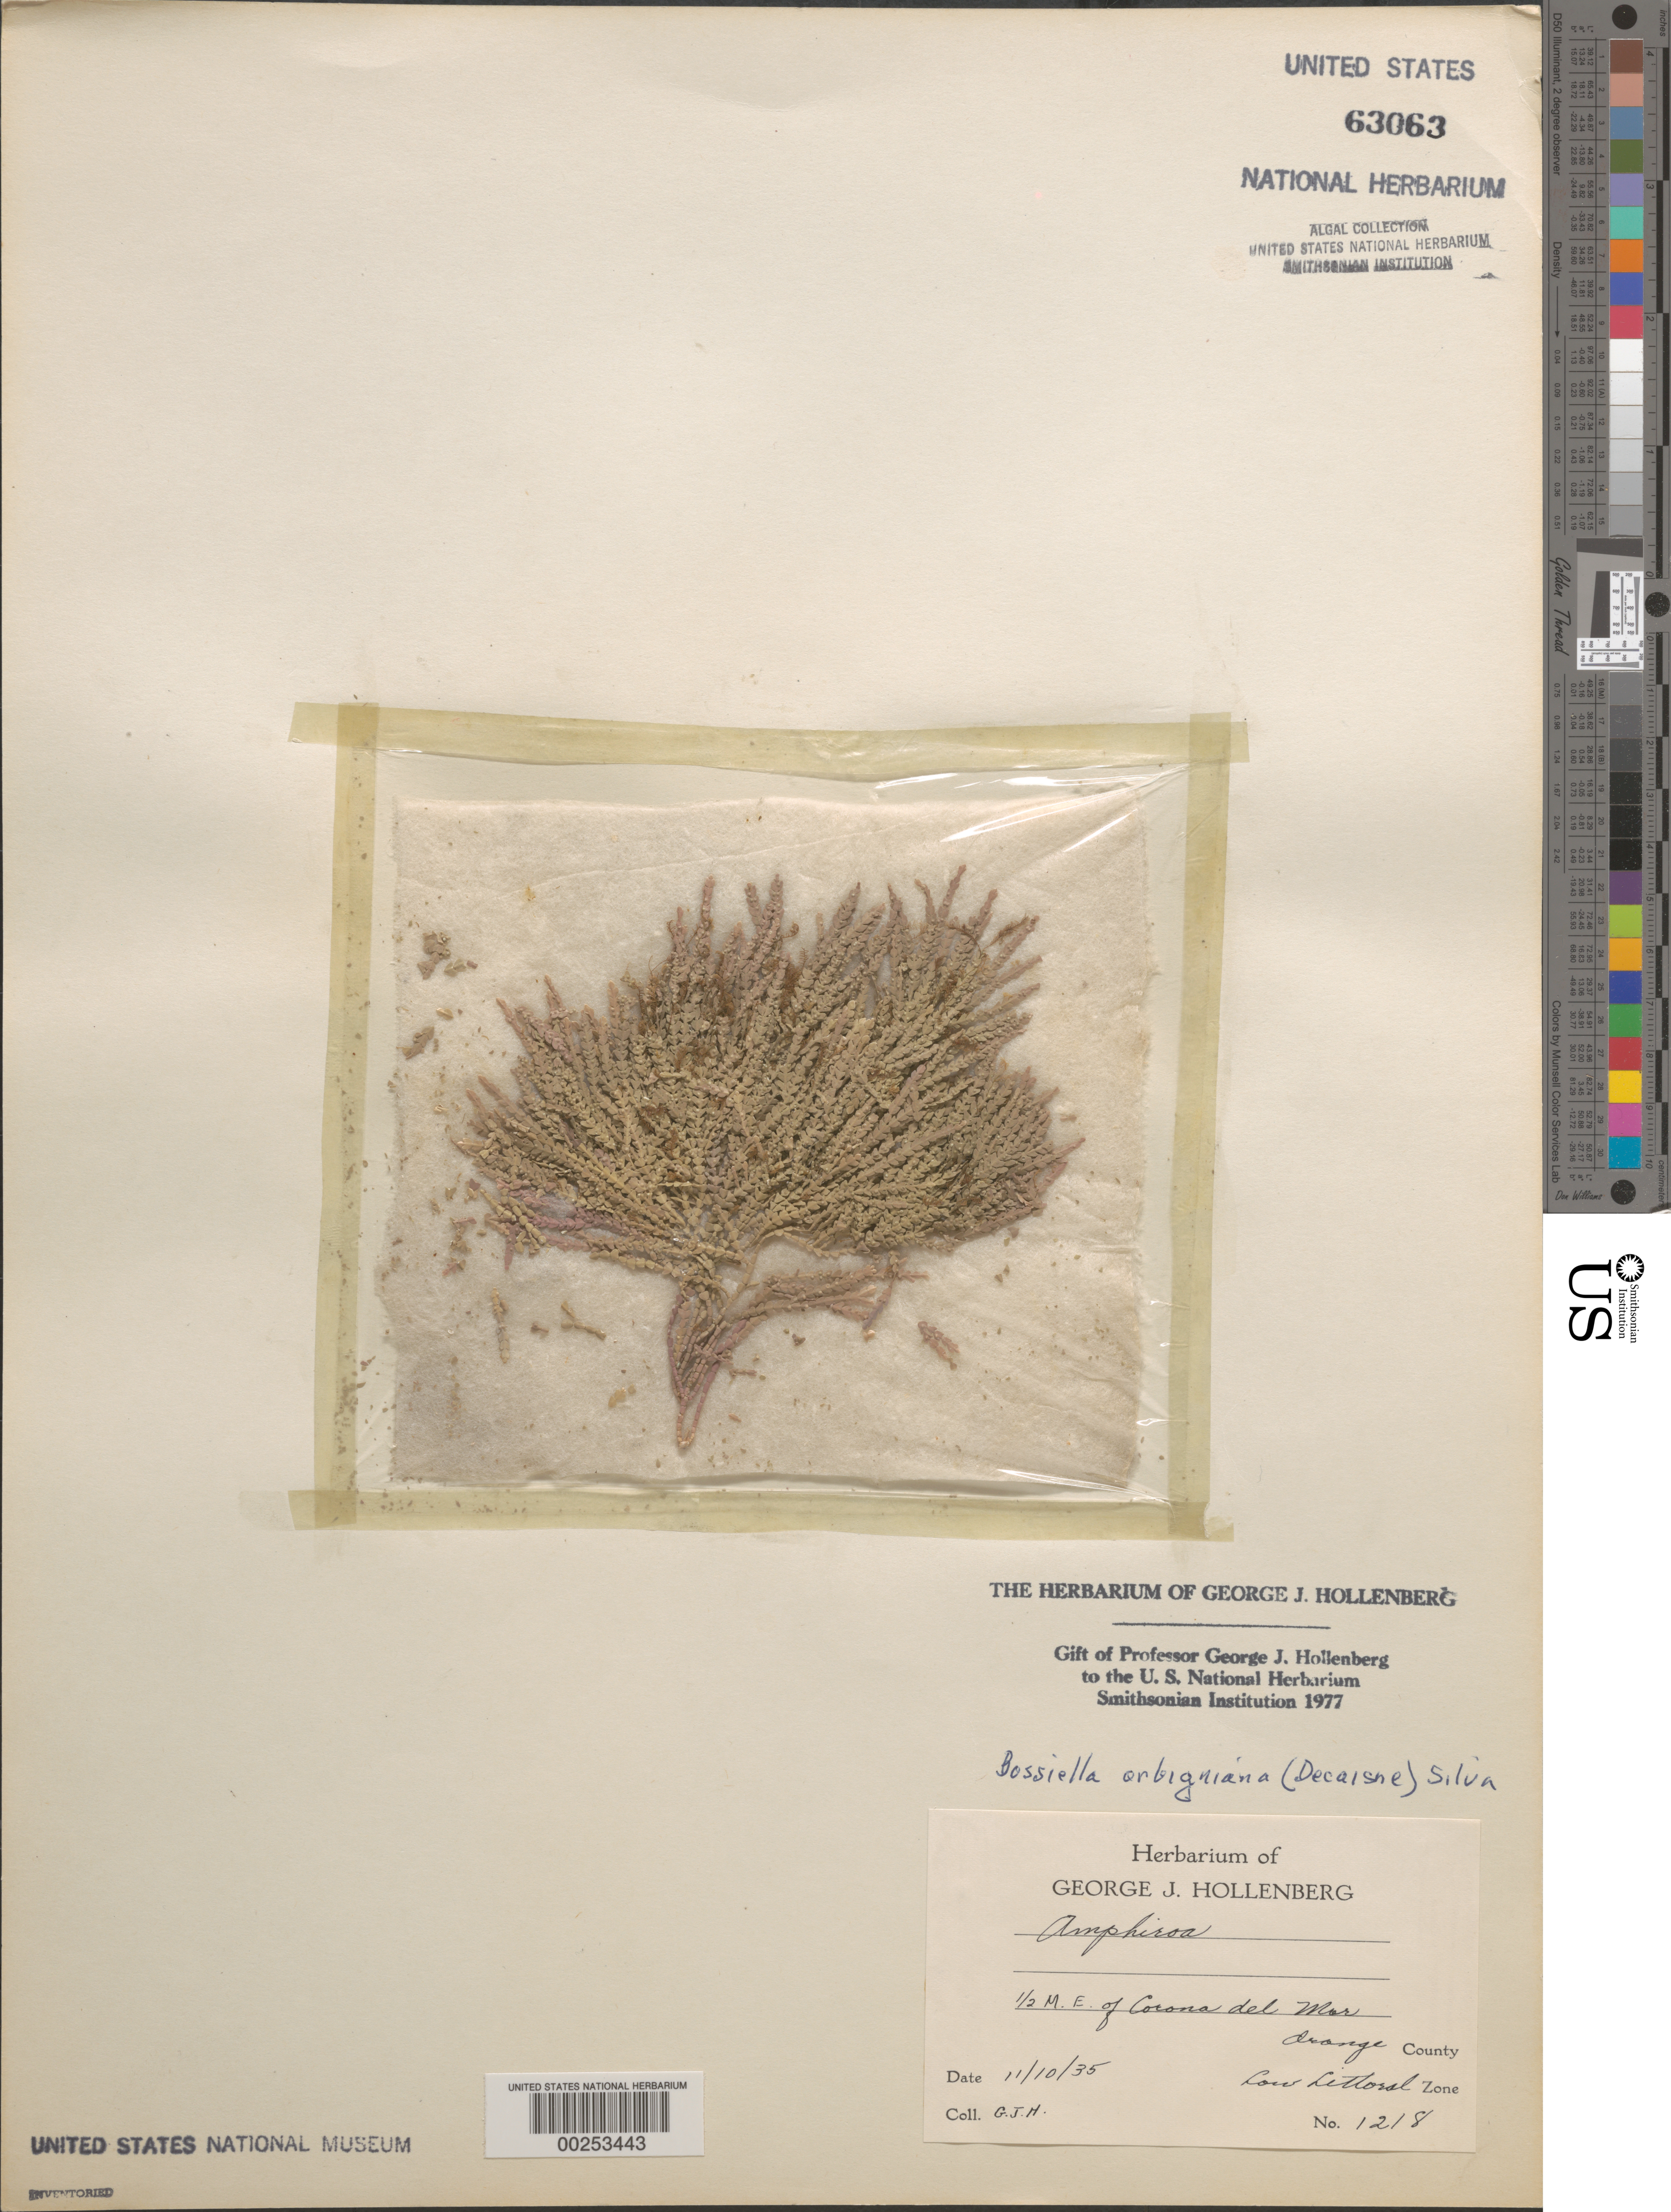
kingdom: Plantae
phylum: Rhodophyta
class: Florideophyceae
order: Corallinales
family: Corallinaceae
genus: Bossiella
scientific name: Bossiella orbigniana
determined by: Hollenberg, George J.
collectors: G. Hollenberg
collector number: GJH 1218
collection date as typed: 10 Nov 1935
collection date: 1935-11-10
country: United States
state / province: California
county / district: Orange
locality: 0.5 mile east of Corona del Mar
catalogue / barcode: US 63063